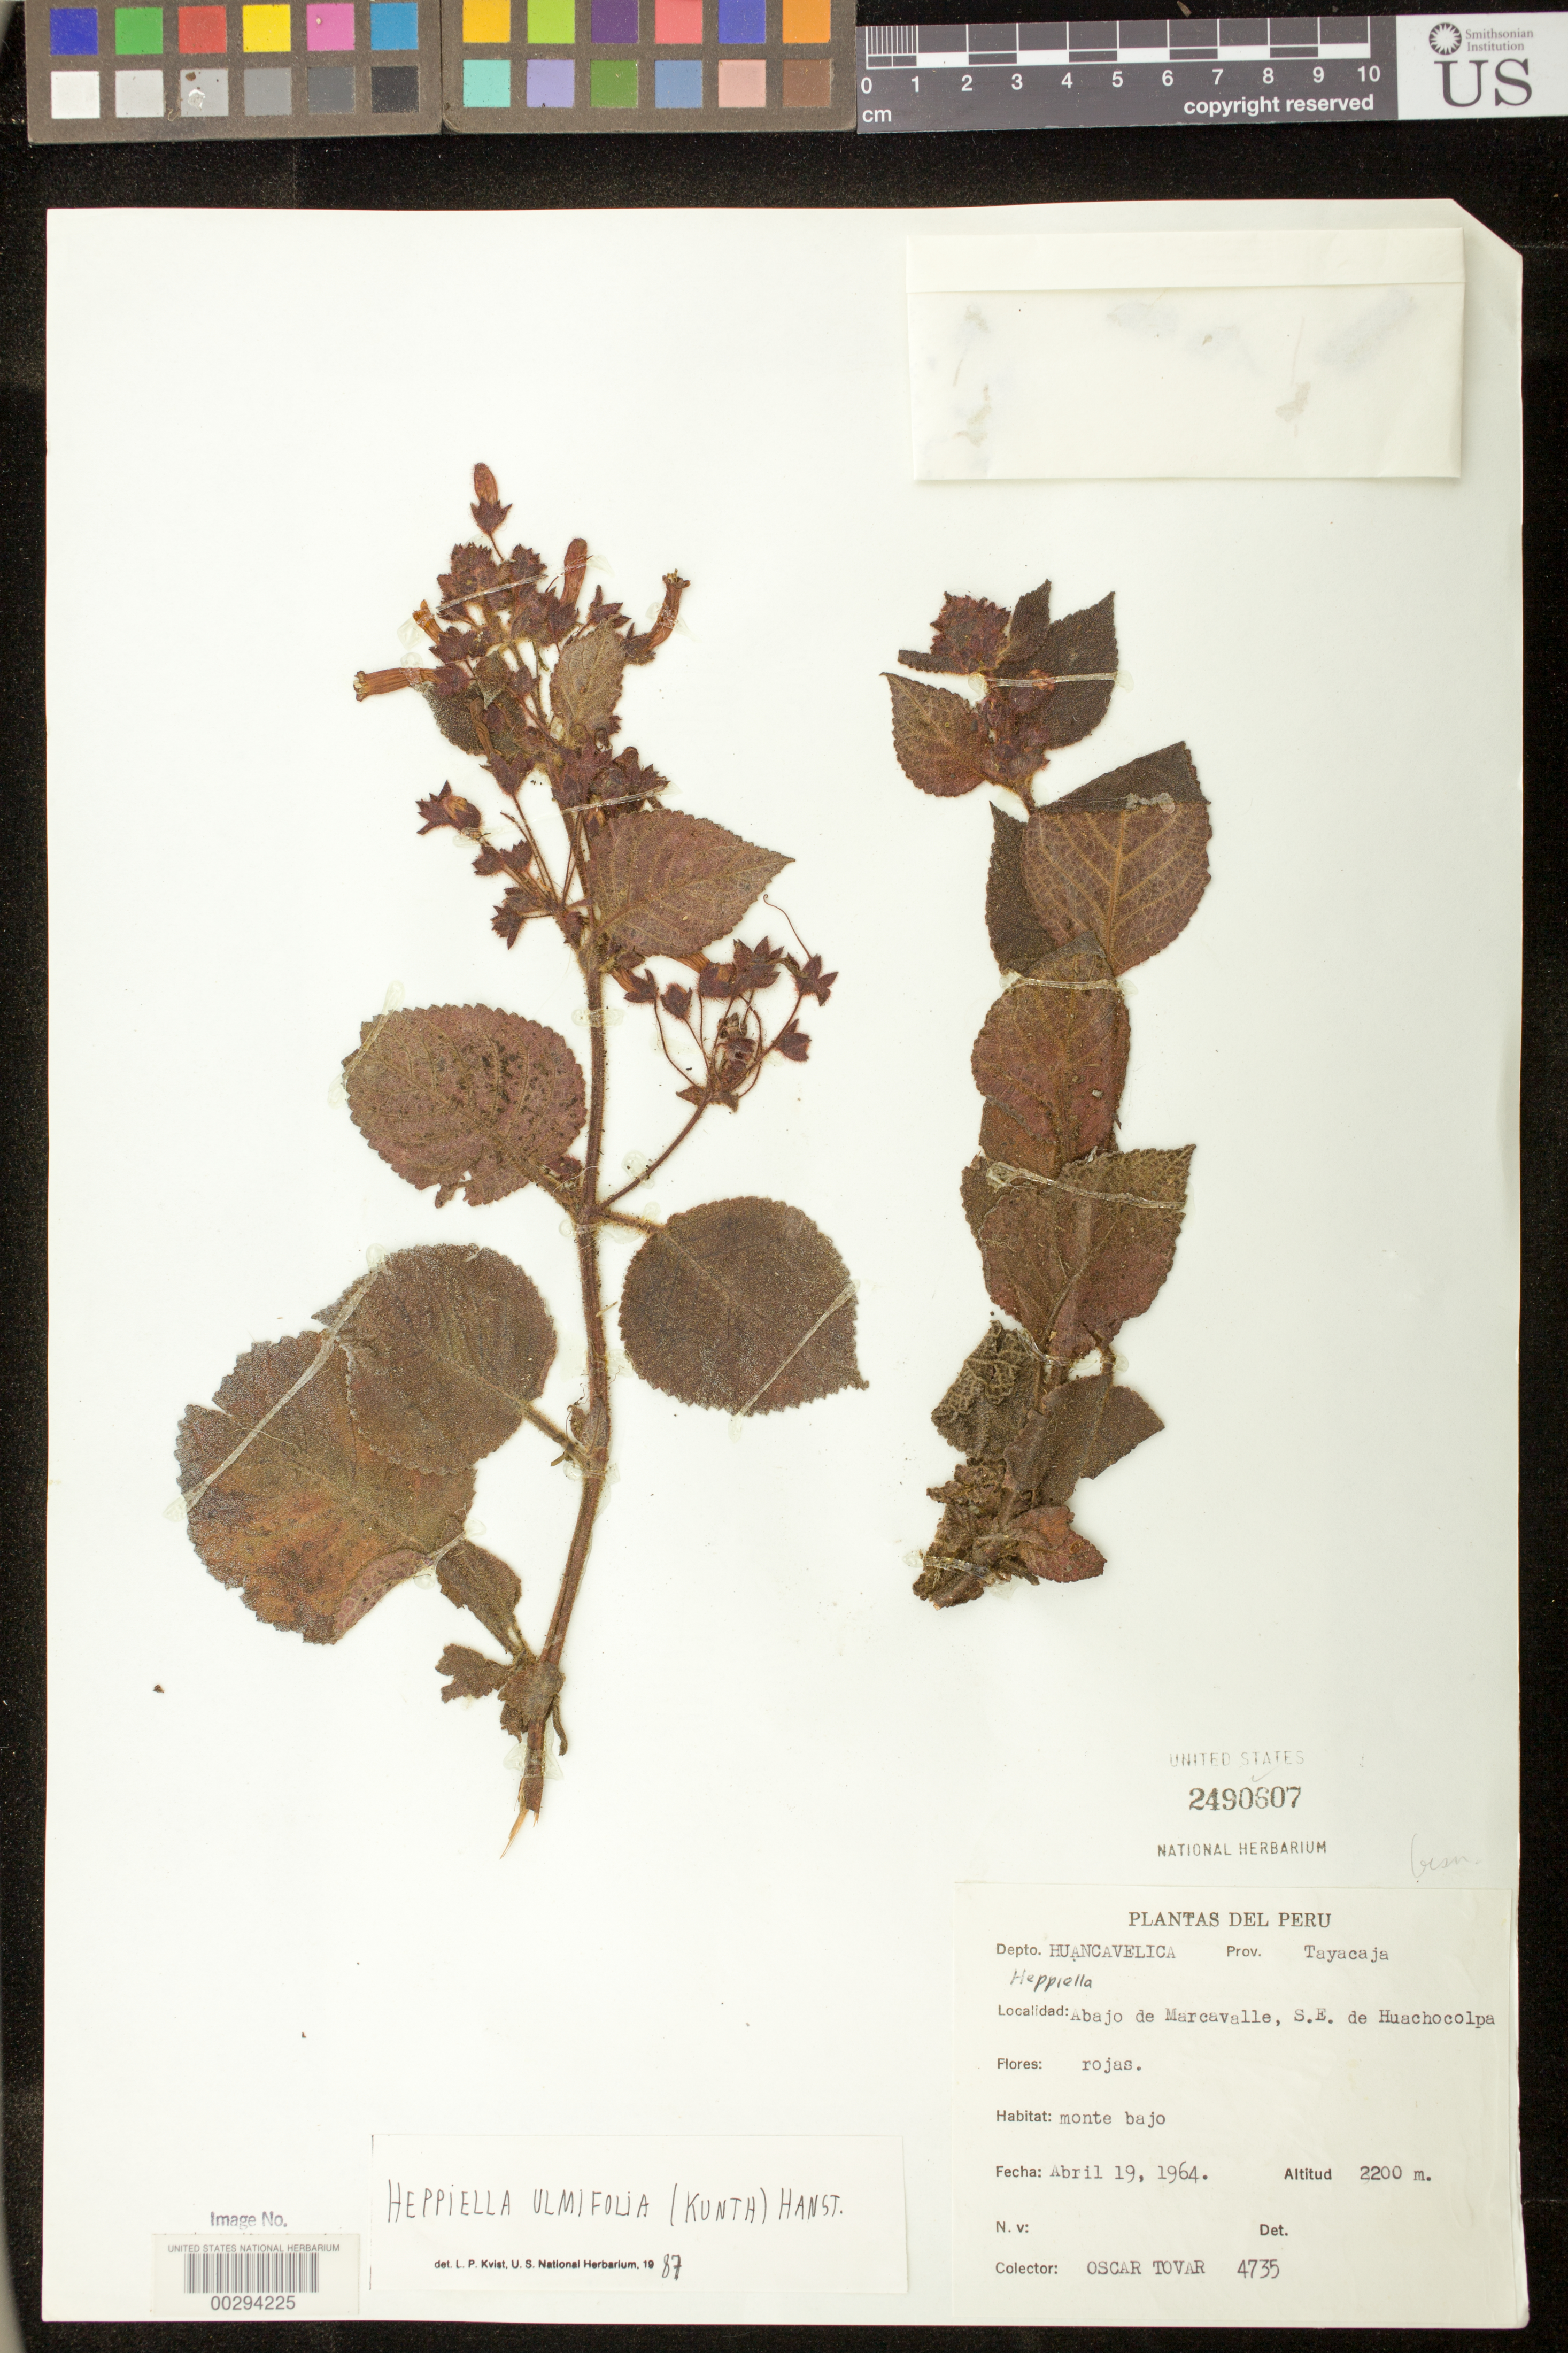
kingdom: Plantae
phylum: Tracheophyta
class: Magnoliopsida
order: Lamiales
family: Gesneriaceae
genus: Heppiella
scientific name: Heppiella ulmifolia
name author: (Kunth) Hanst.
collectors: Ó. Tovar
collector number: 4735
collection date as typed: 19 Apr 1964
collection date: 1964-04-19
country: Peru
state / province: Huancavelica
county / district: Tayacaja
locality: Tayacaja, below Marcavalle, SE of Huachocolpa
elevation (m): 2200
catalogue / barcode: US 2490607